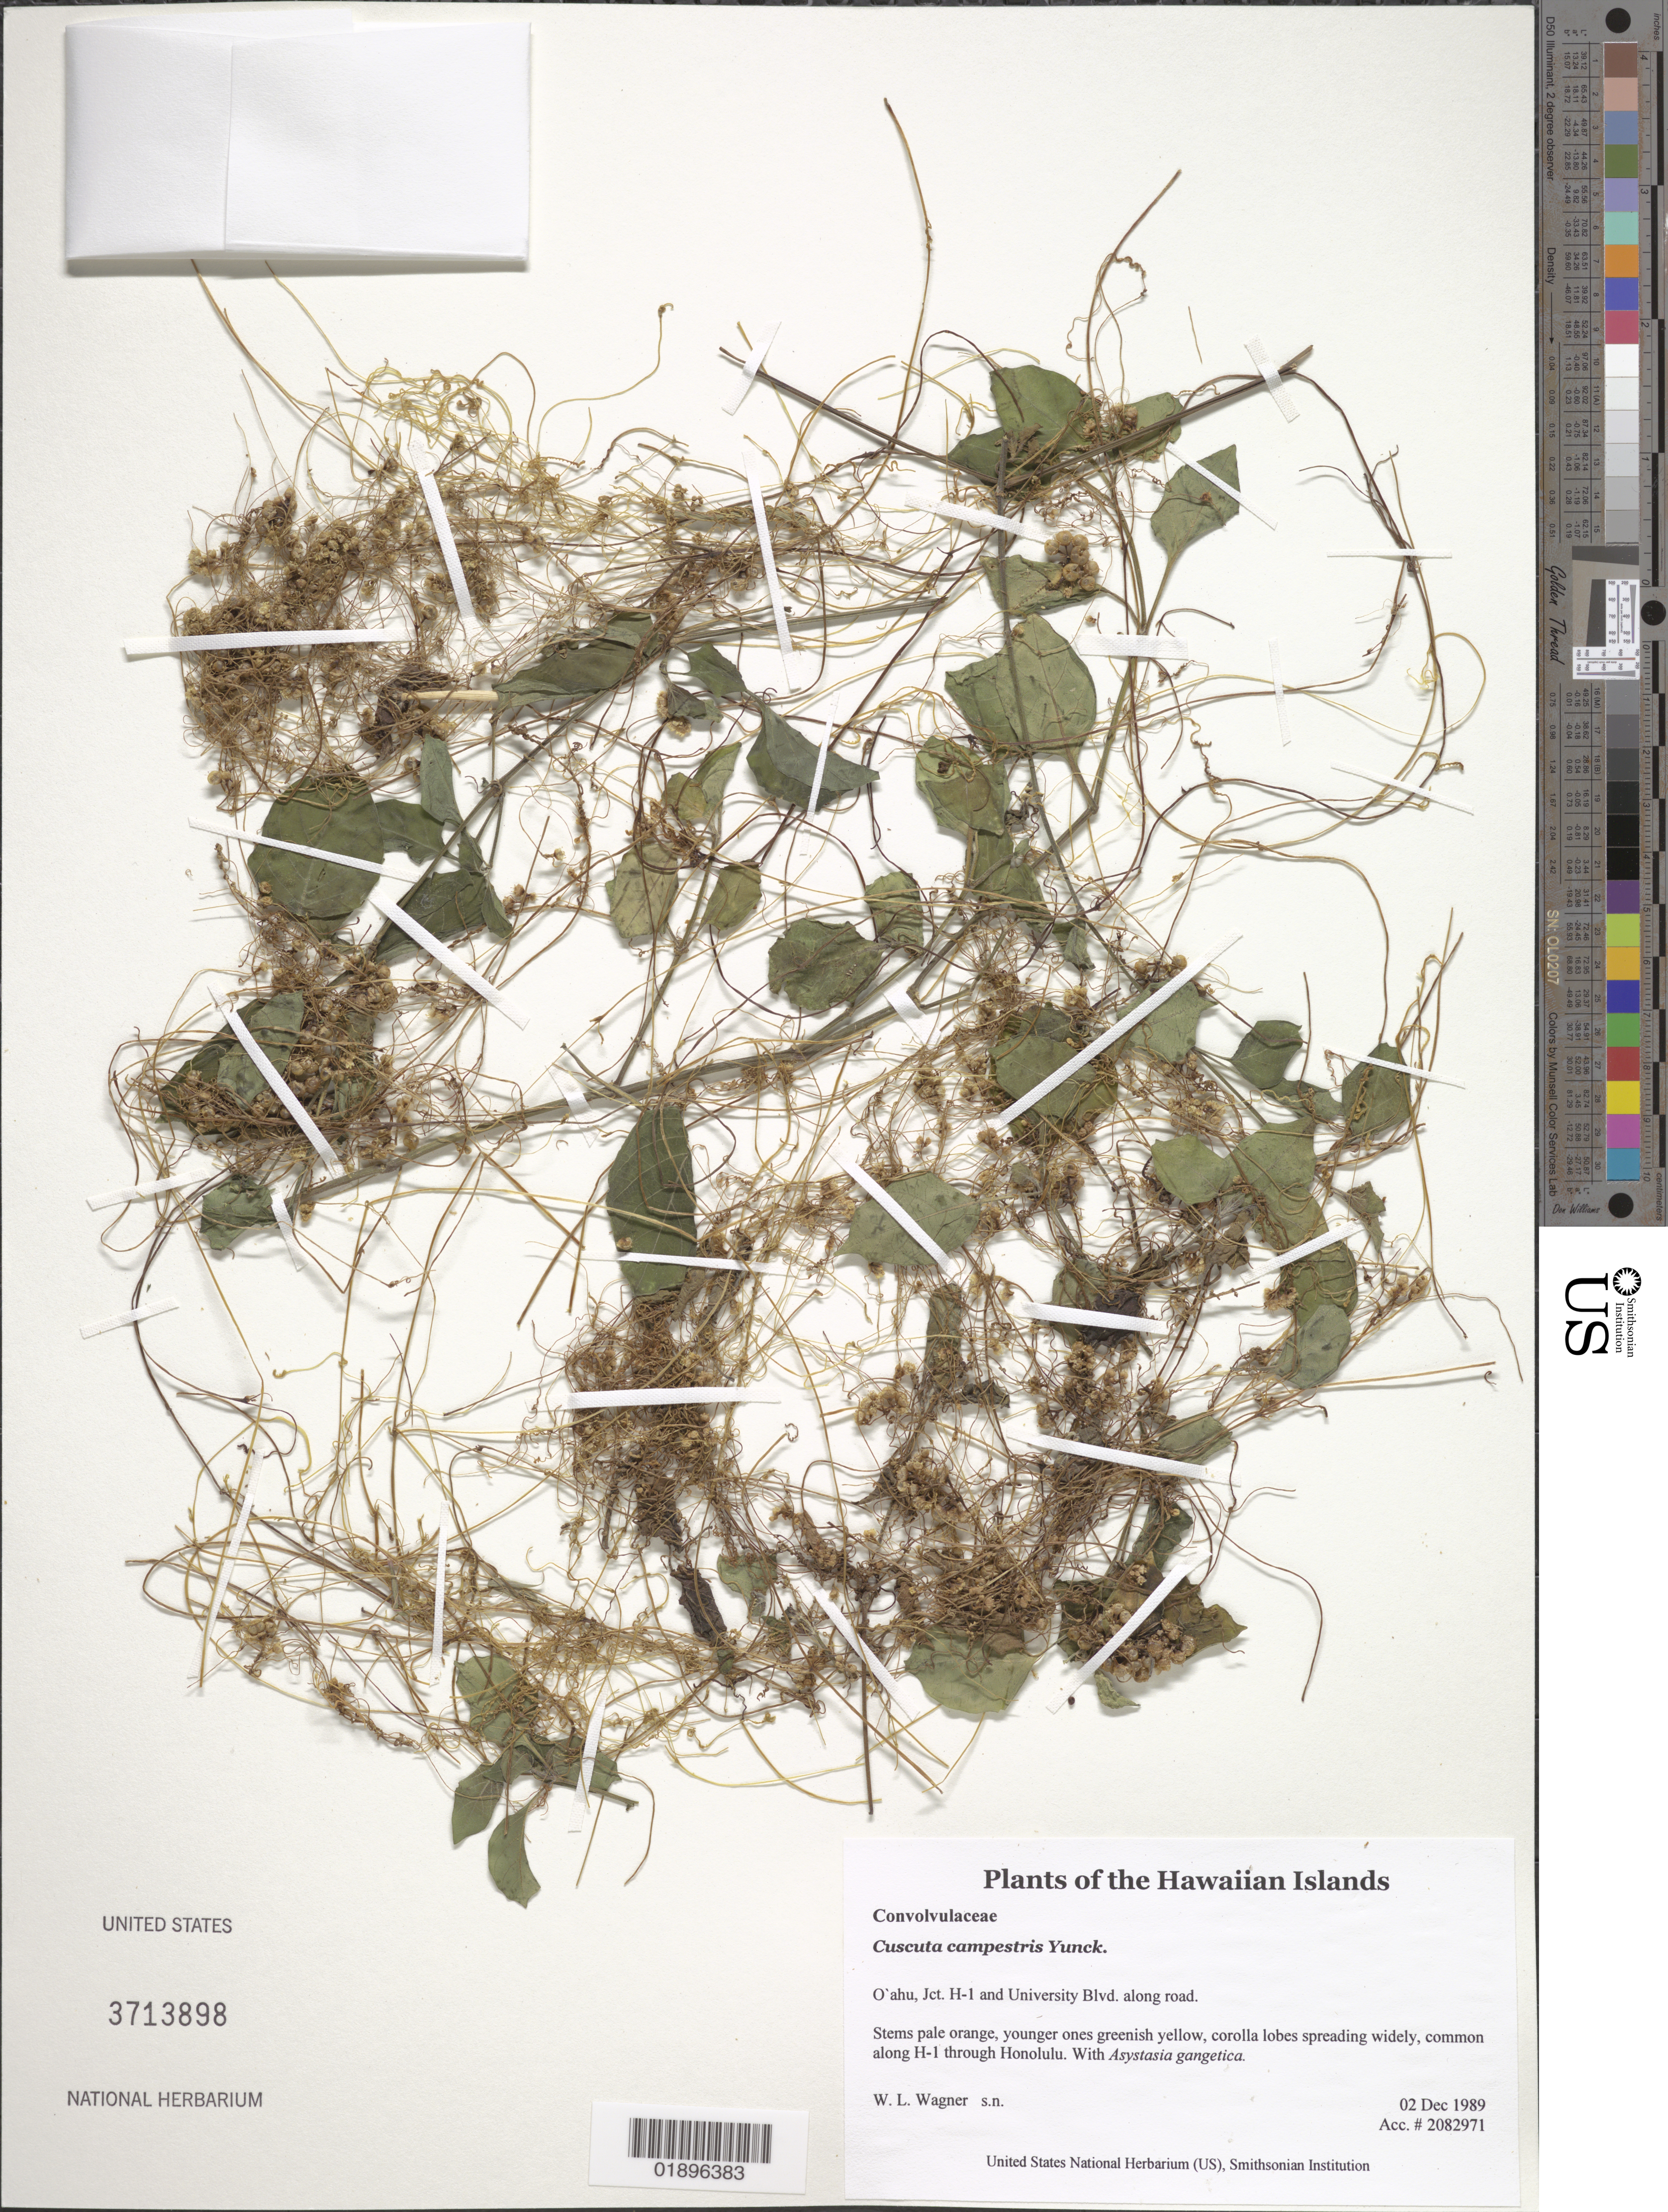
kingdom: Plantae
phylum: Tracheophyta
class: Magnoliopsida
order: Solanales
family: Convolvulaceae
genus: Cuscuta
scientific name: Cuscuta campestris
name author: Yunck.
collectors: W. L. Wagner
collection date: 1989-12-02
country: United States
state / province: Hawaii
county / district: Honolulu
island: Oahu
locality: Jct. H-1 and University Blvd. along road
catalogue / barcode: US 3713898